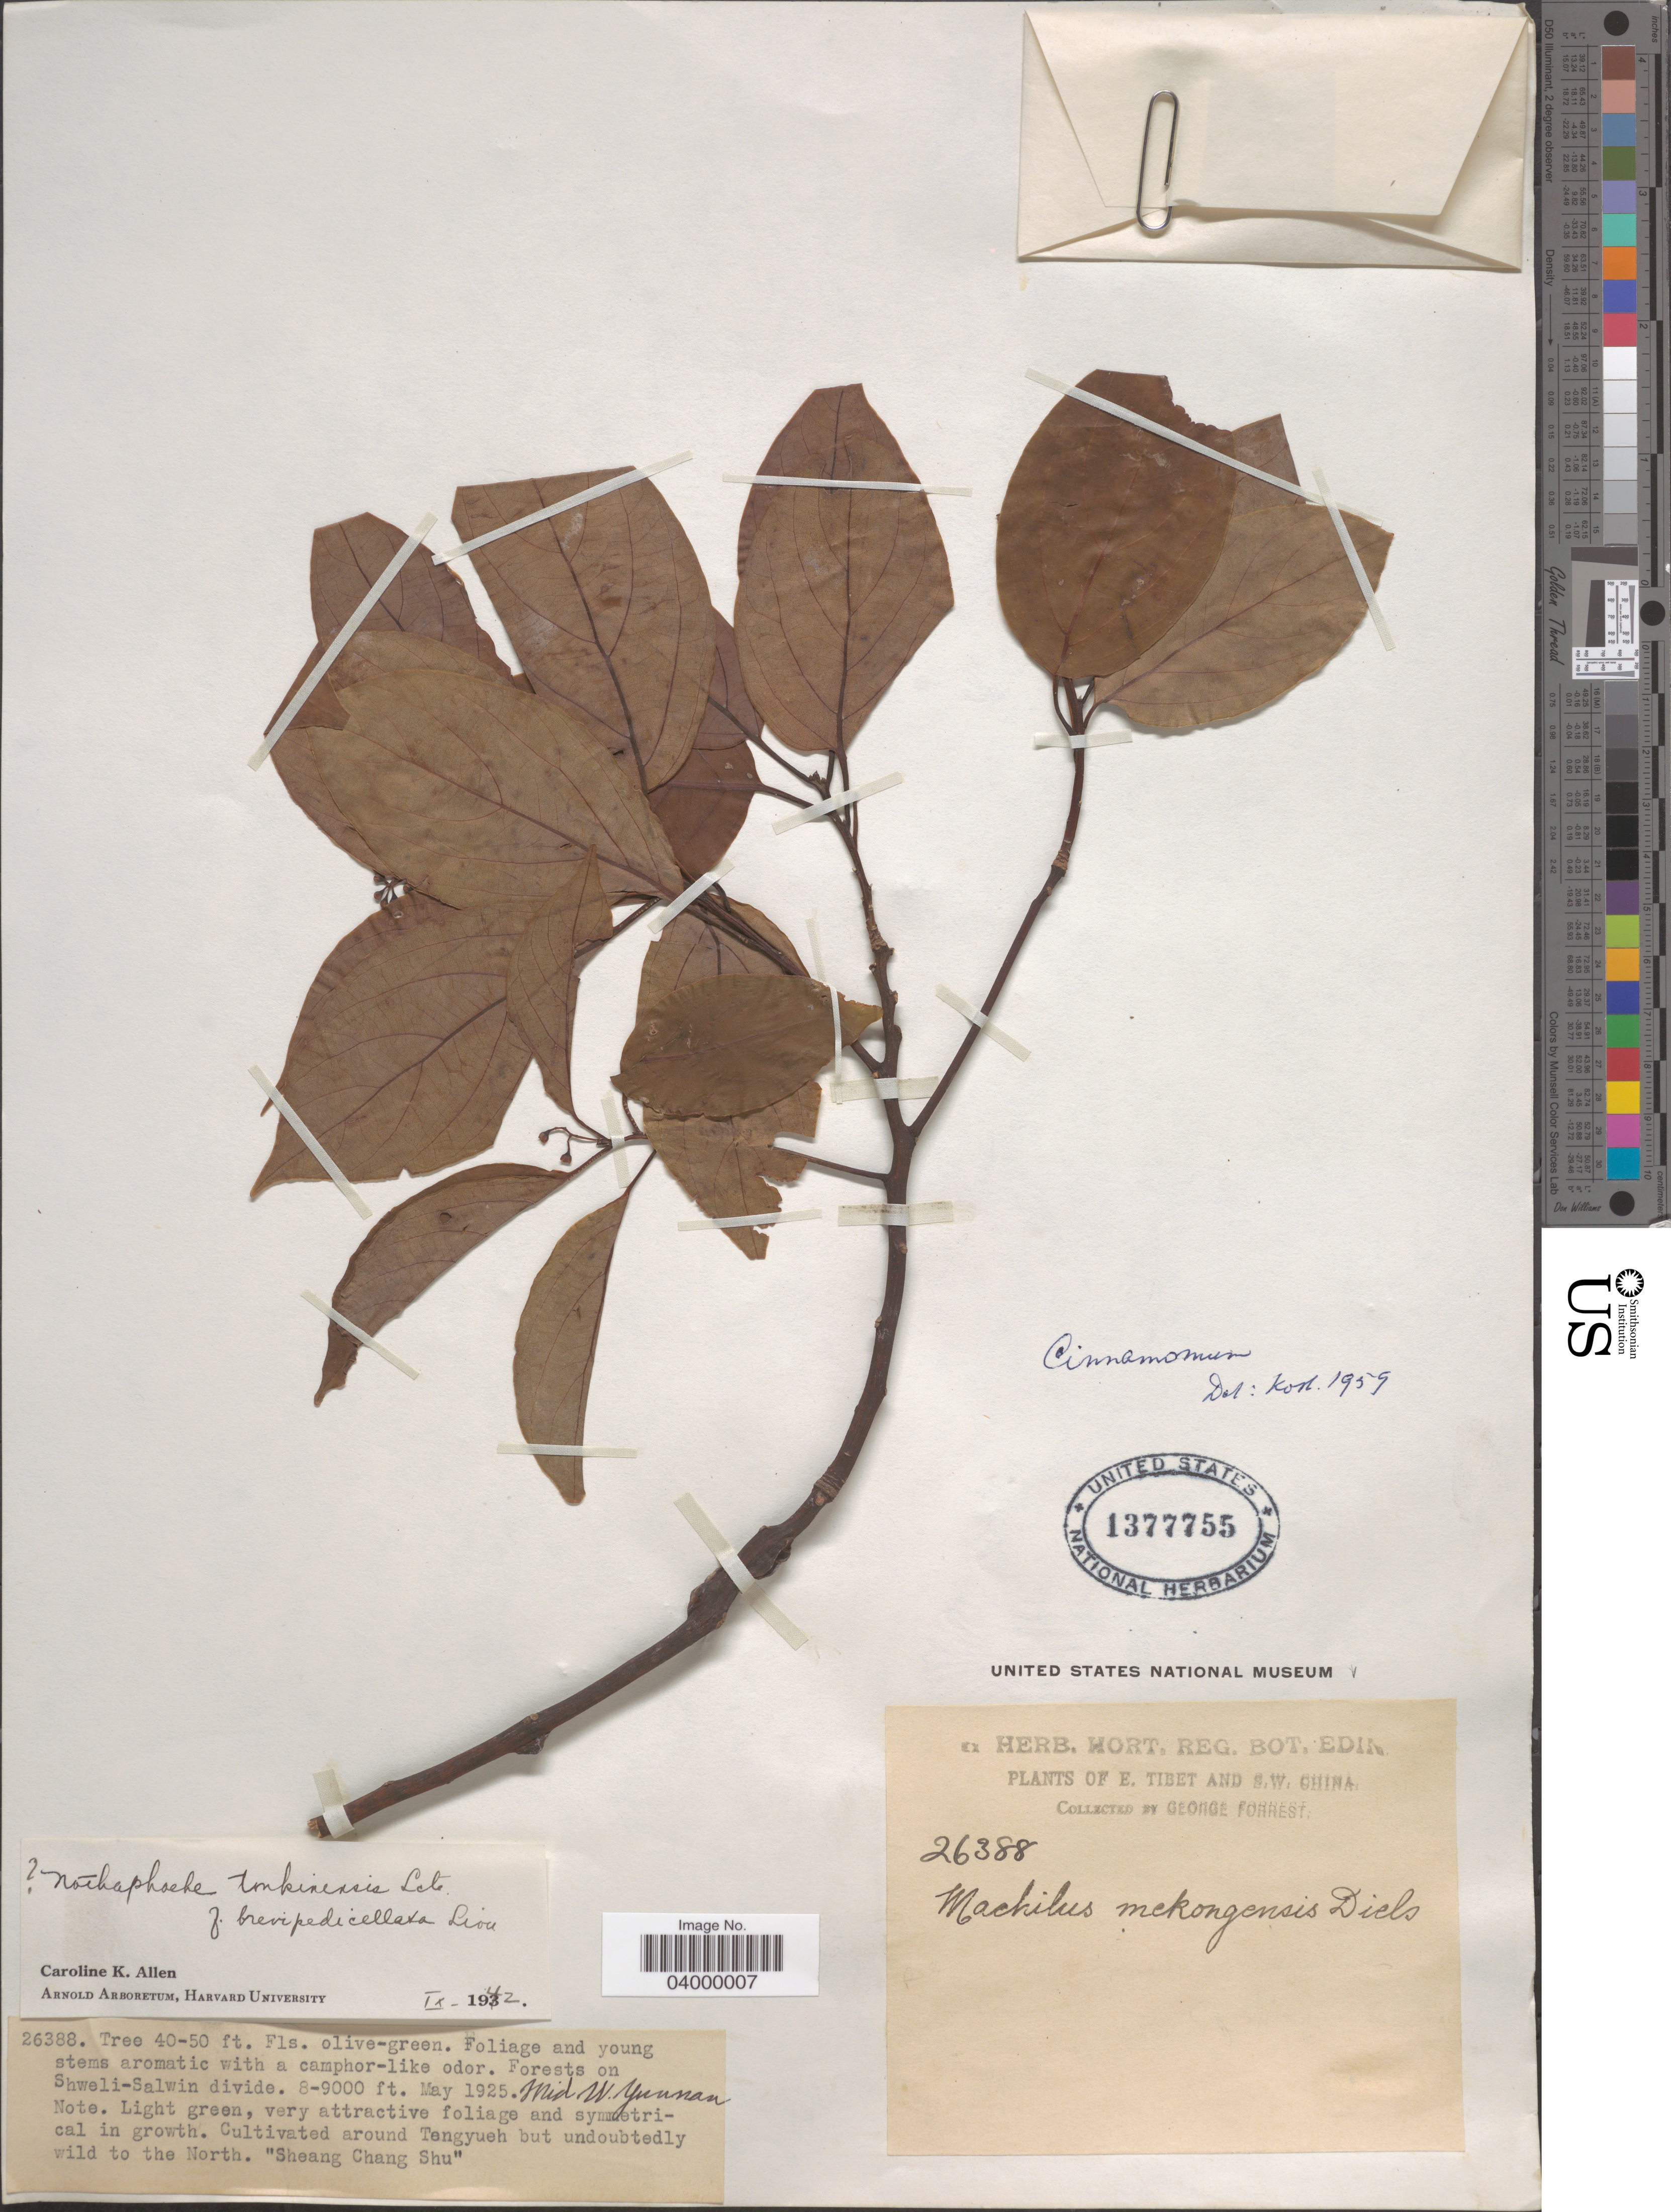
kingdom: Plantae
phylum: Tracheophyta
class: Magnoliopsida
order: Laurales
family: Lauraceae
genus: Cinnamomum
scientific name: Cinnamomum sp.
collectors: G. Forrest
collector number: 26388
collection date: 1925-05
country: China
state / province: Yunnan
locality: Shweli-Salwin divide. Mid W. Yunnan. S.W. China.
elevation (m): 2438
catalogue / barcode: US 1377755